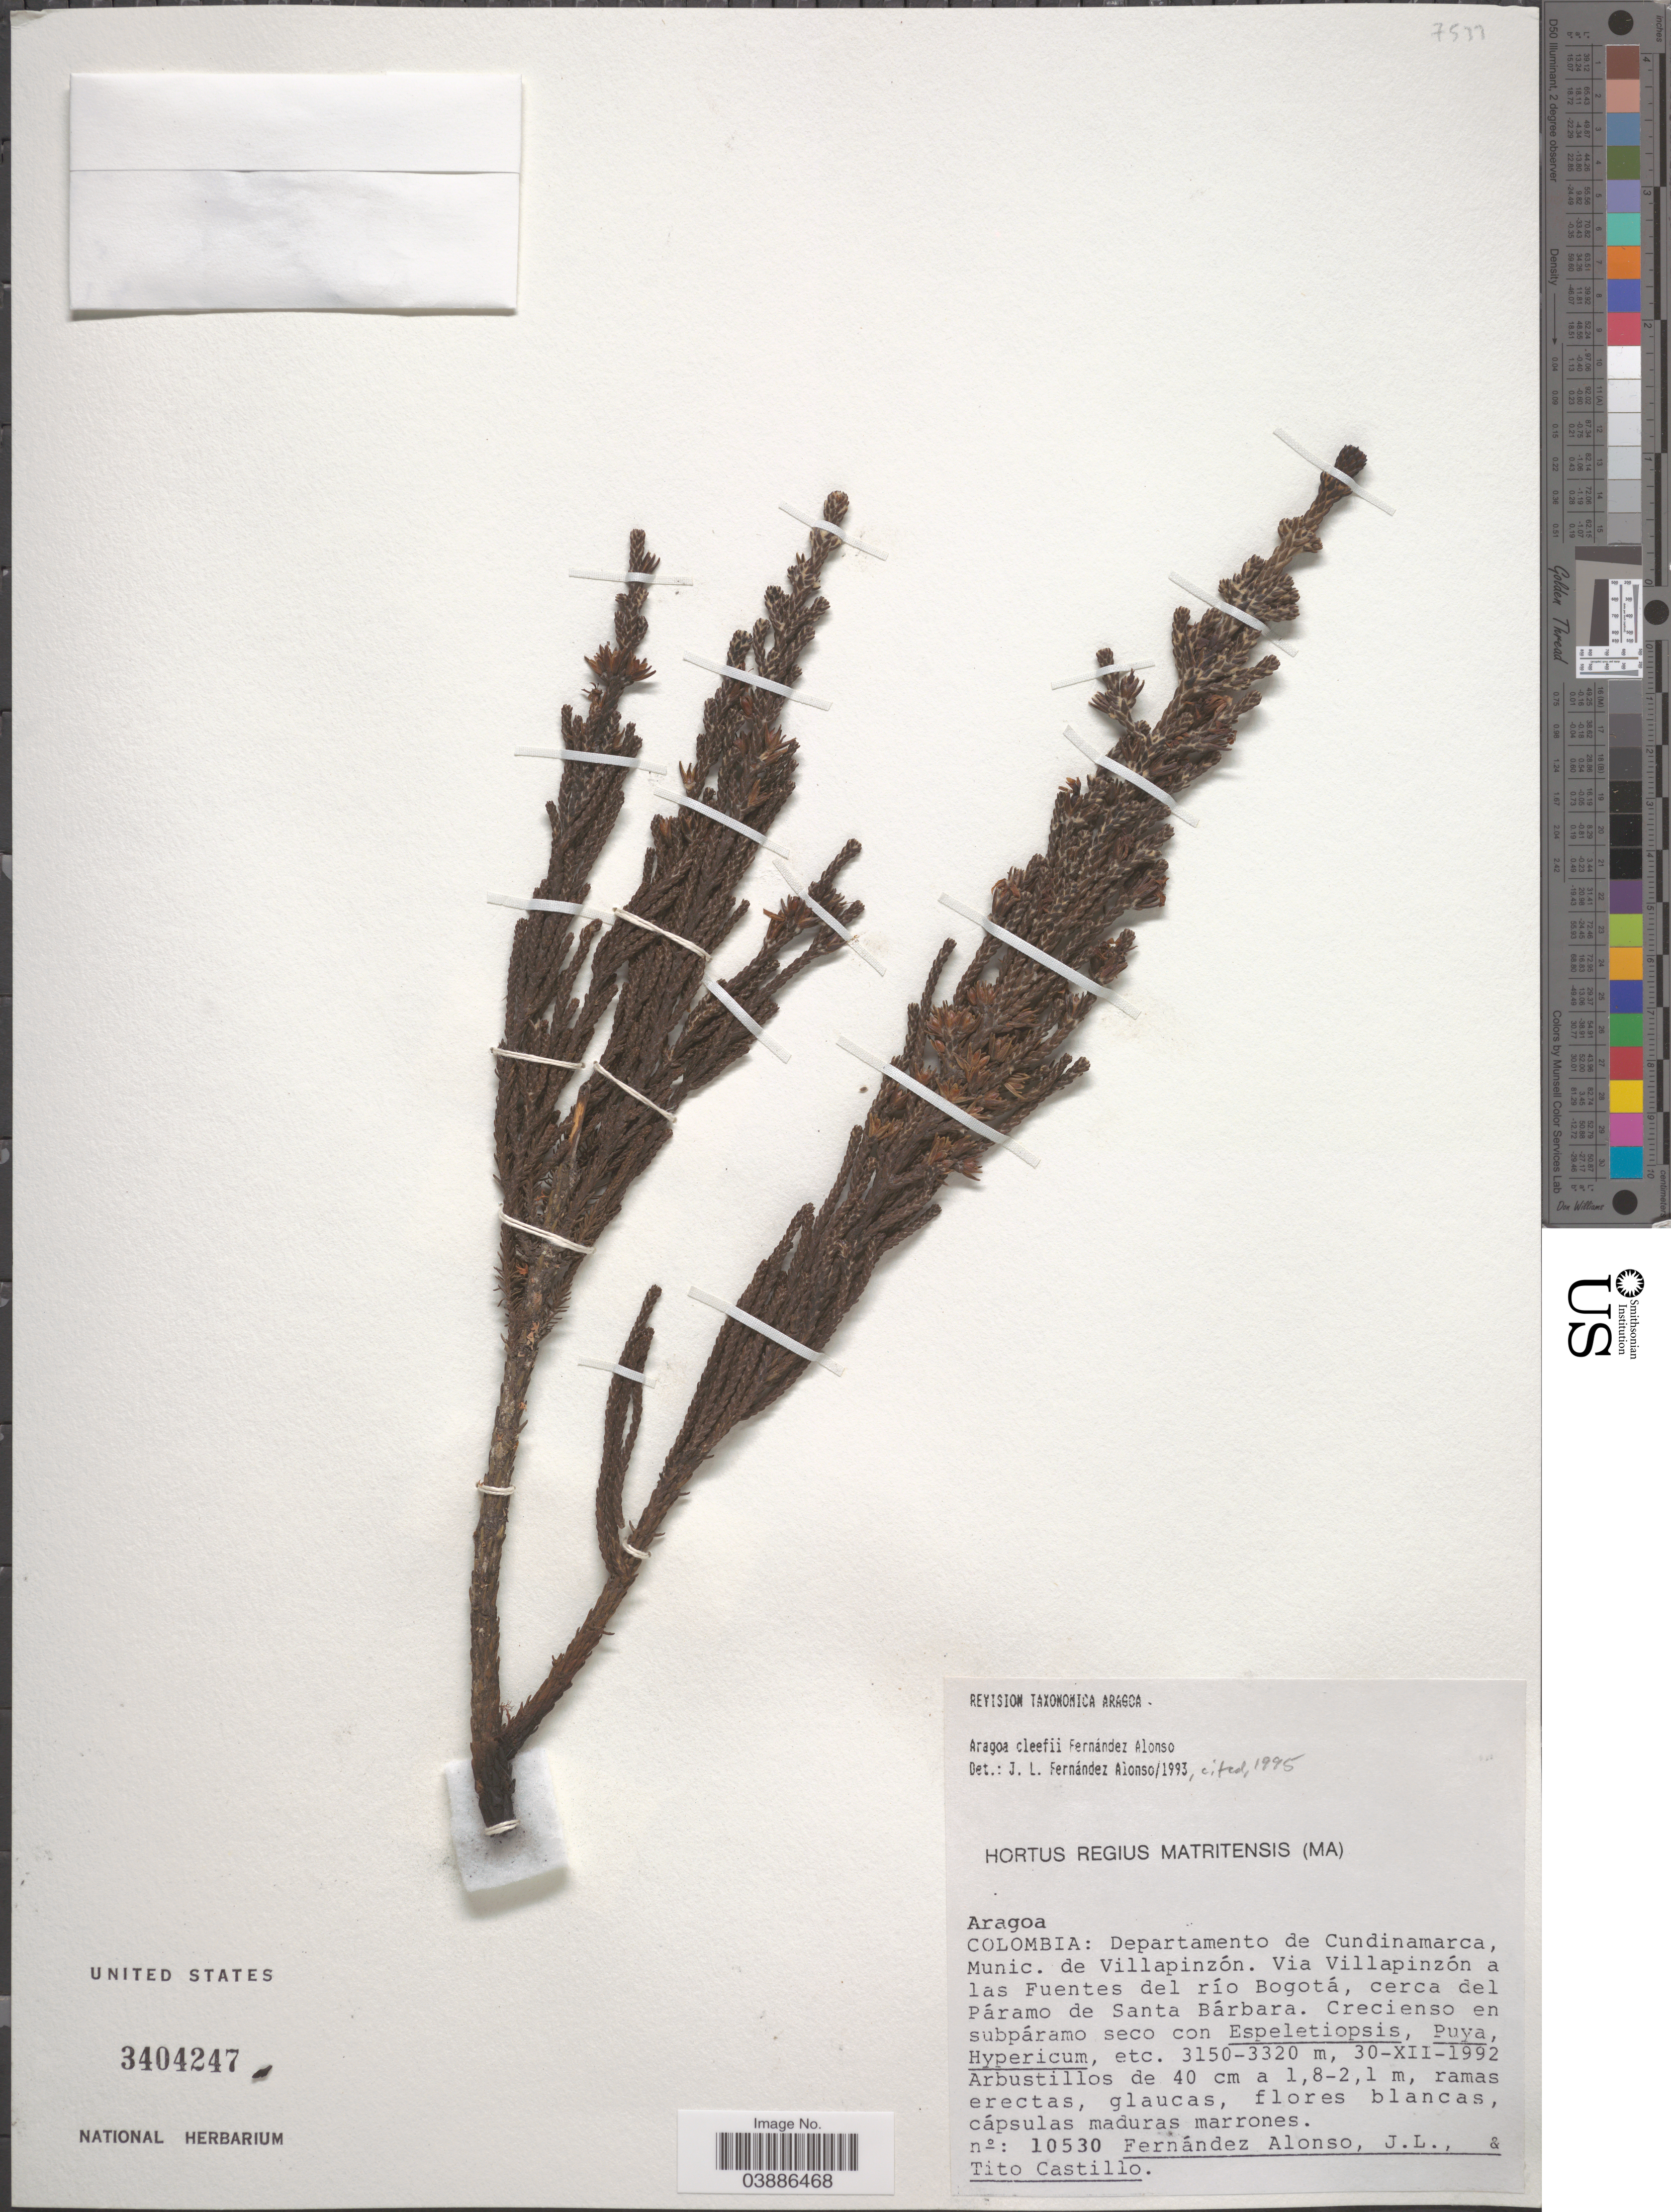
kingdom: Plantae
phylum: Tracheophyta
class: Magnoliopsida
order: Lamiales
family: Plantaginaceae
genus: Aragoa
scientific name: Aragoa cleefii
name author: Fern. Alonso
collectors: J. L. Fernández-Alonso & T. Castillo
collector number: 10530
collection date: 1992-12-30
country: Colombia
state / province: Cundinamarca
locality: Departamento de Cundinamarca, Munic. de Villapinzón. Via Villapinzón a las Fuentes del río Bogotá, cerca del Páramo de Santa Bárbara.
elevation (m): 3150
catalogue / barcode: US 3404247